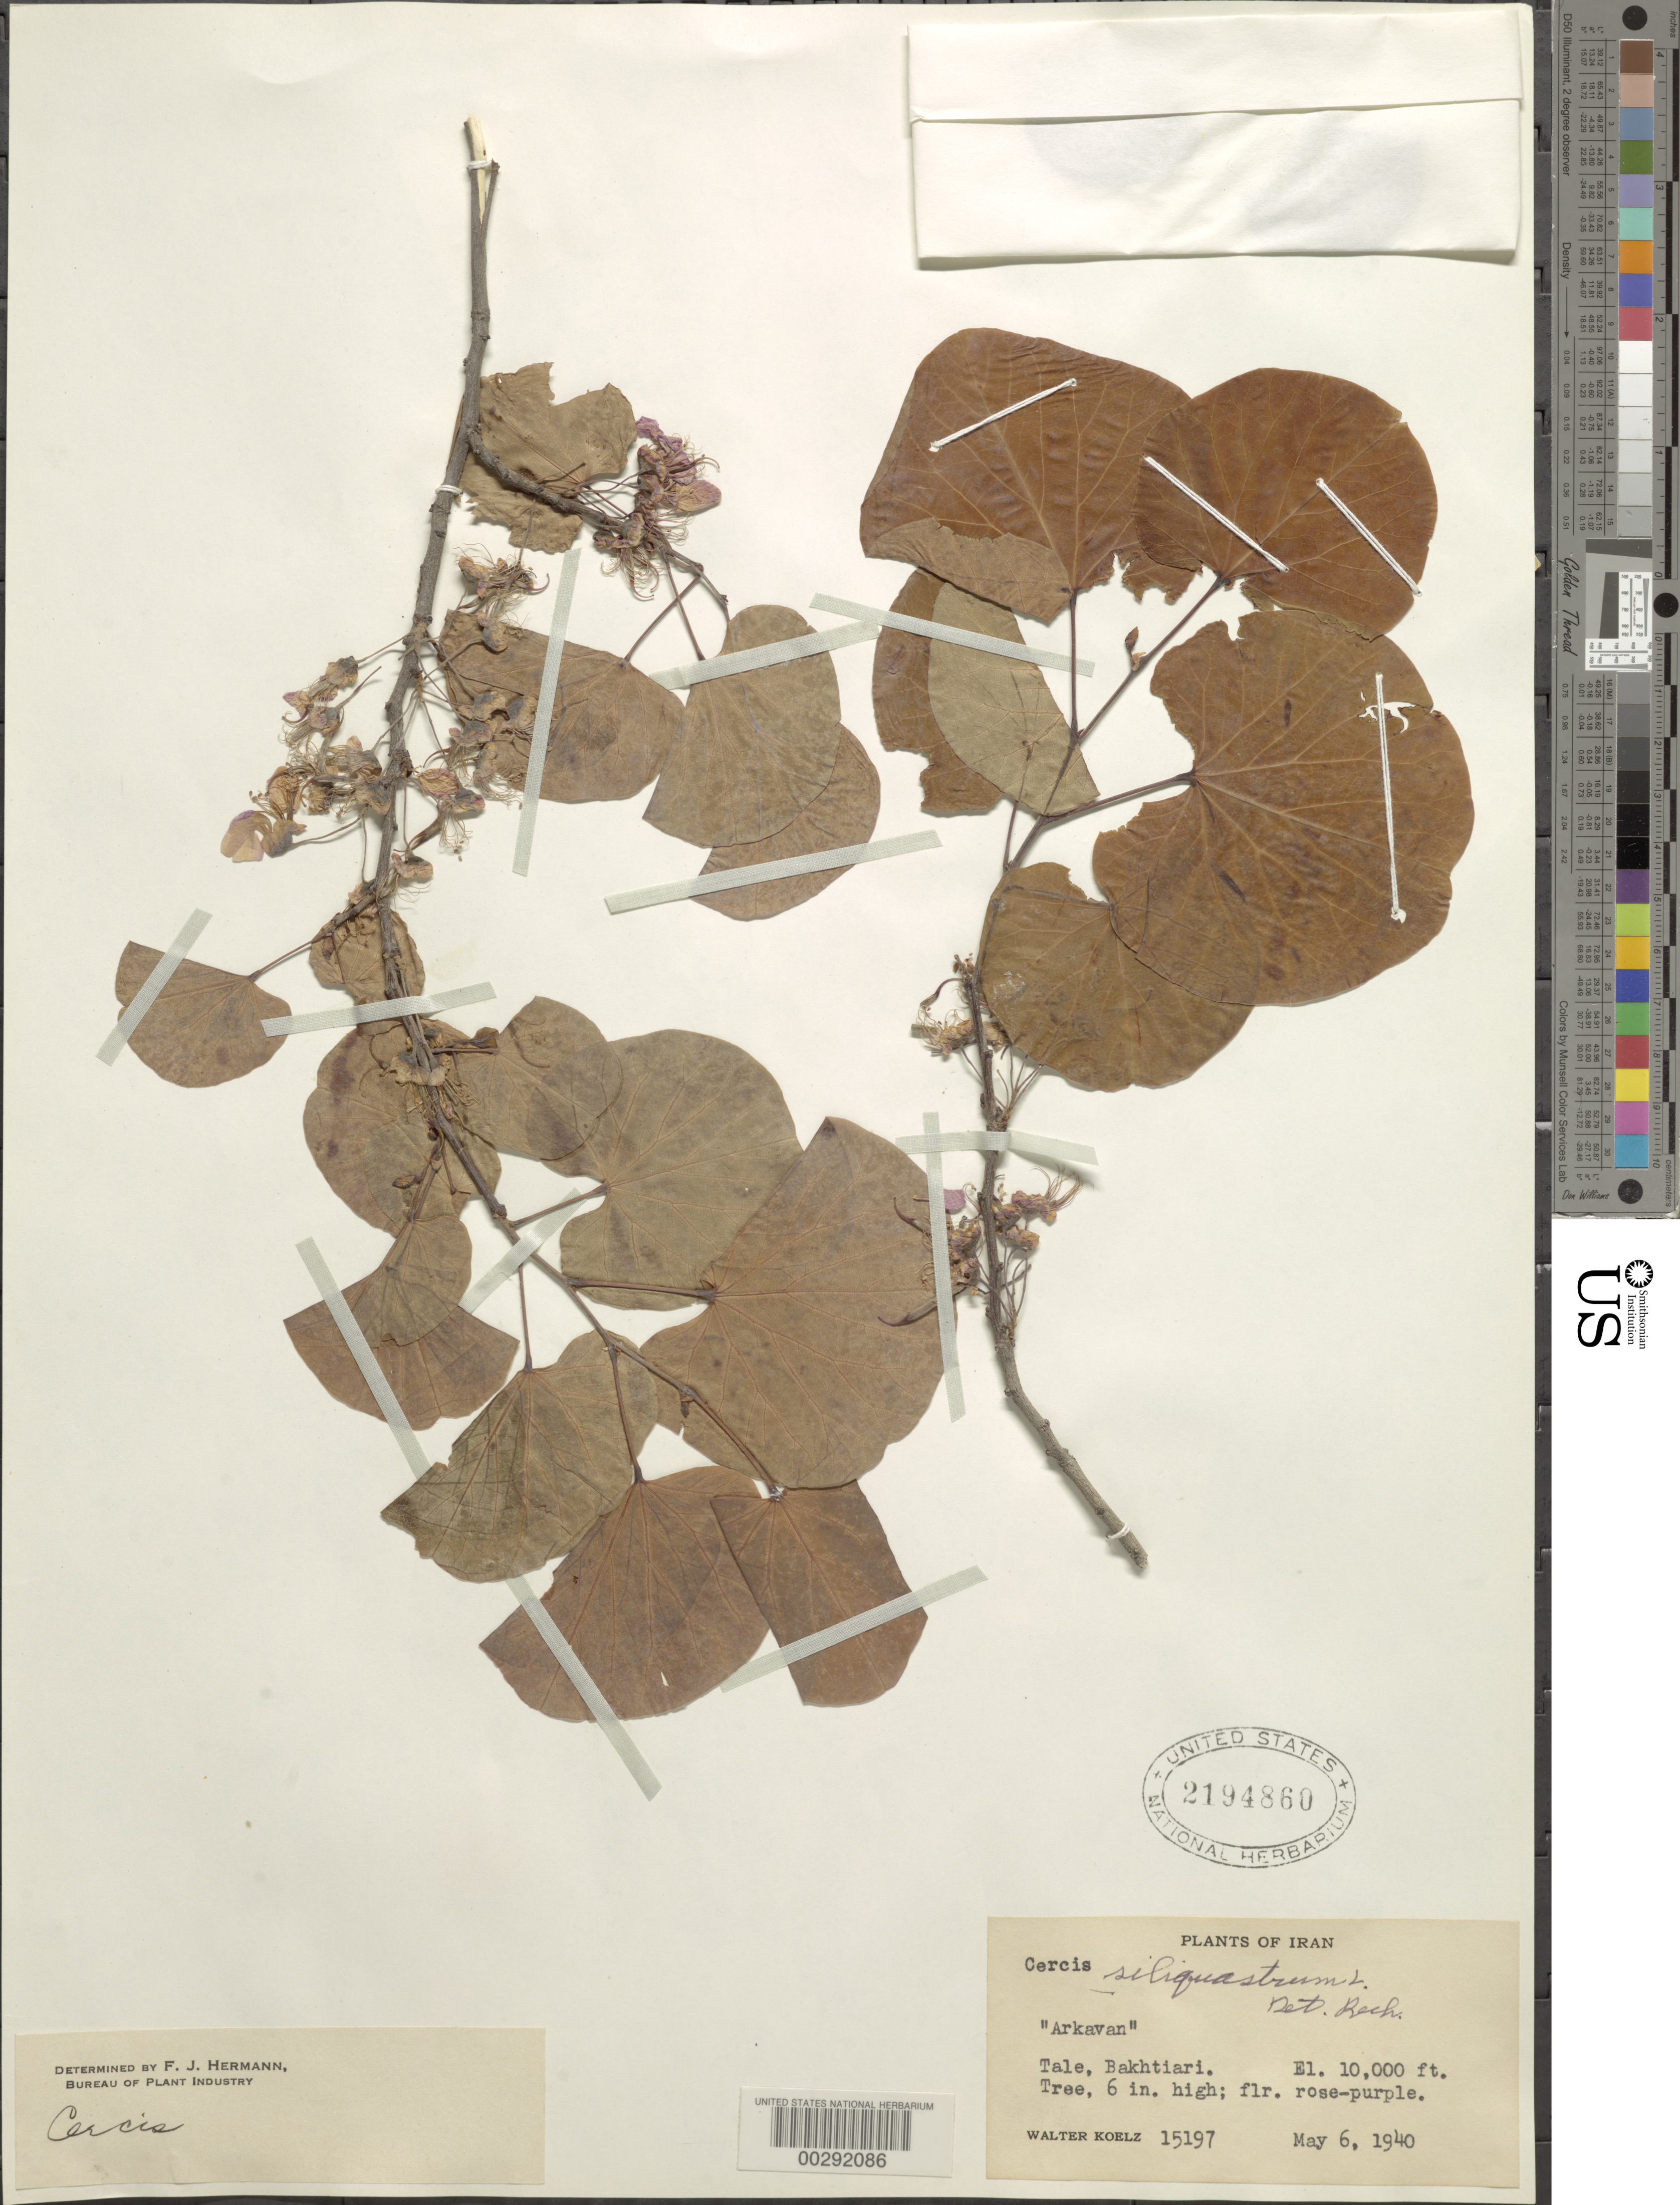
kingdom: Plantae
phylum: Tracheophyta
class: Magnoliopsida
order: Fabales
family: Fabaceae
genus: Cercis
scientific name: Cercis sp.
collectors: W. N. Koelz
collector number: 15197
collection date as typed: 06 May 1940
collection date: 1940-05-06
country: Iran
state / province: Mazandaran (?)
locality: Tale, bakhtiari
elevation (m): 3048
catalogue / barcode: US 2194860